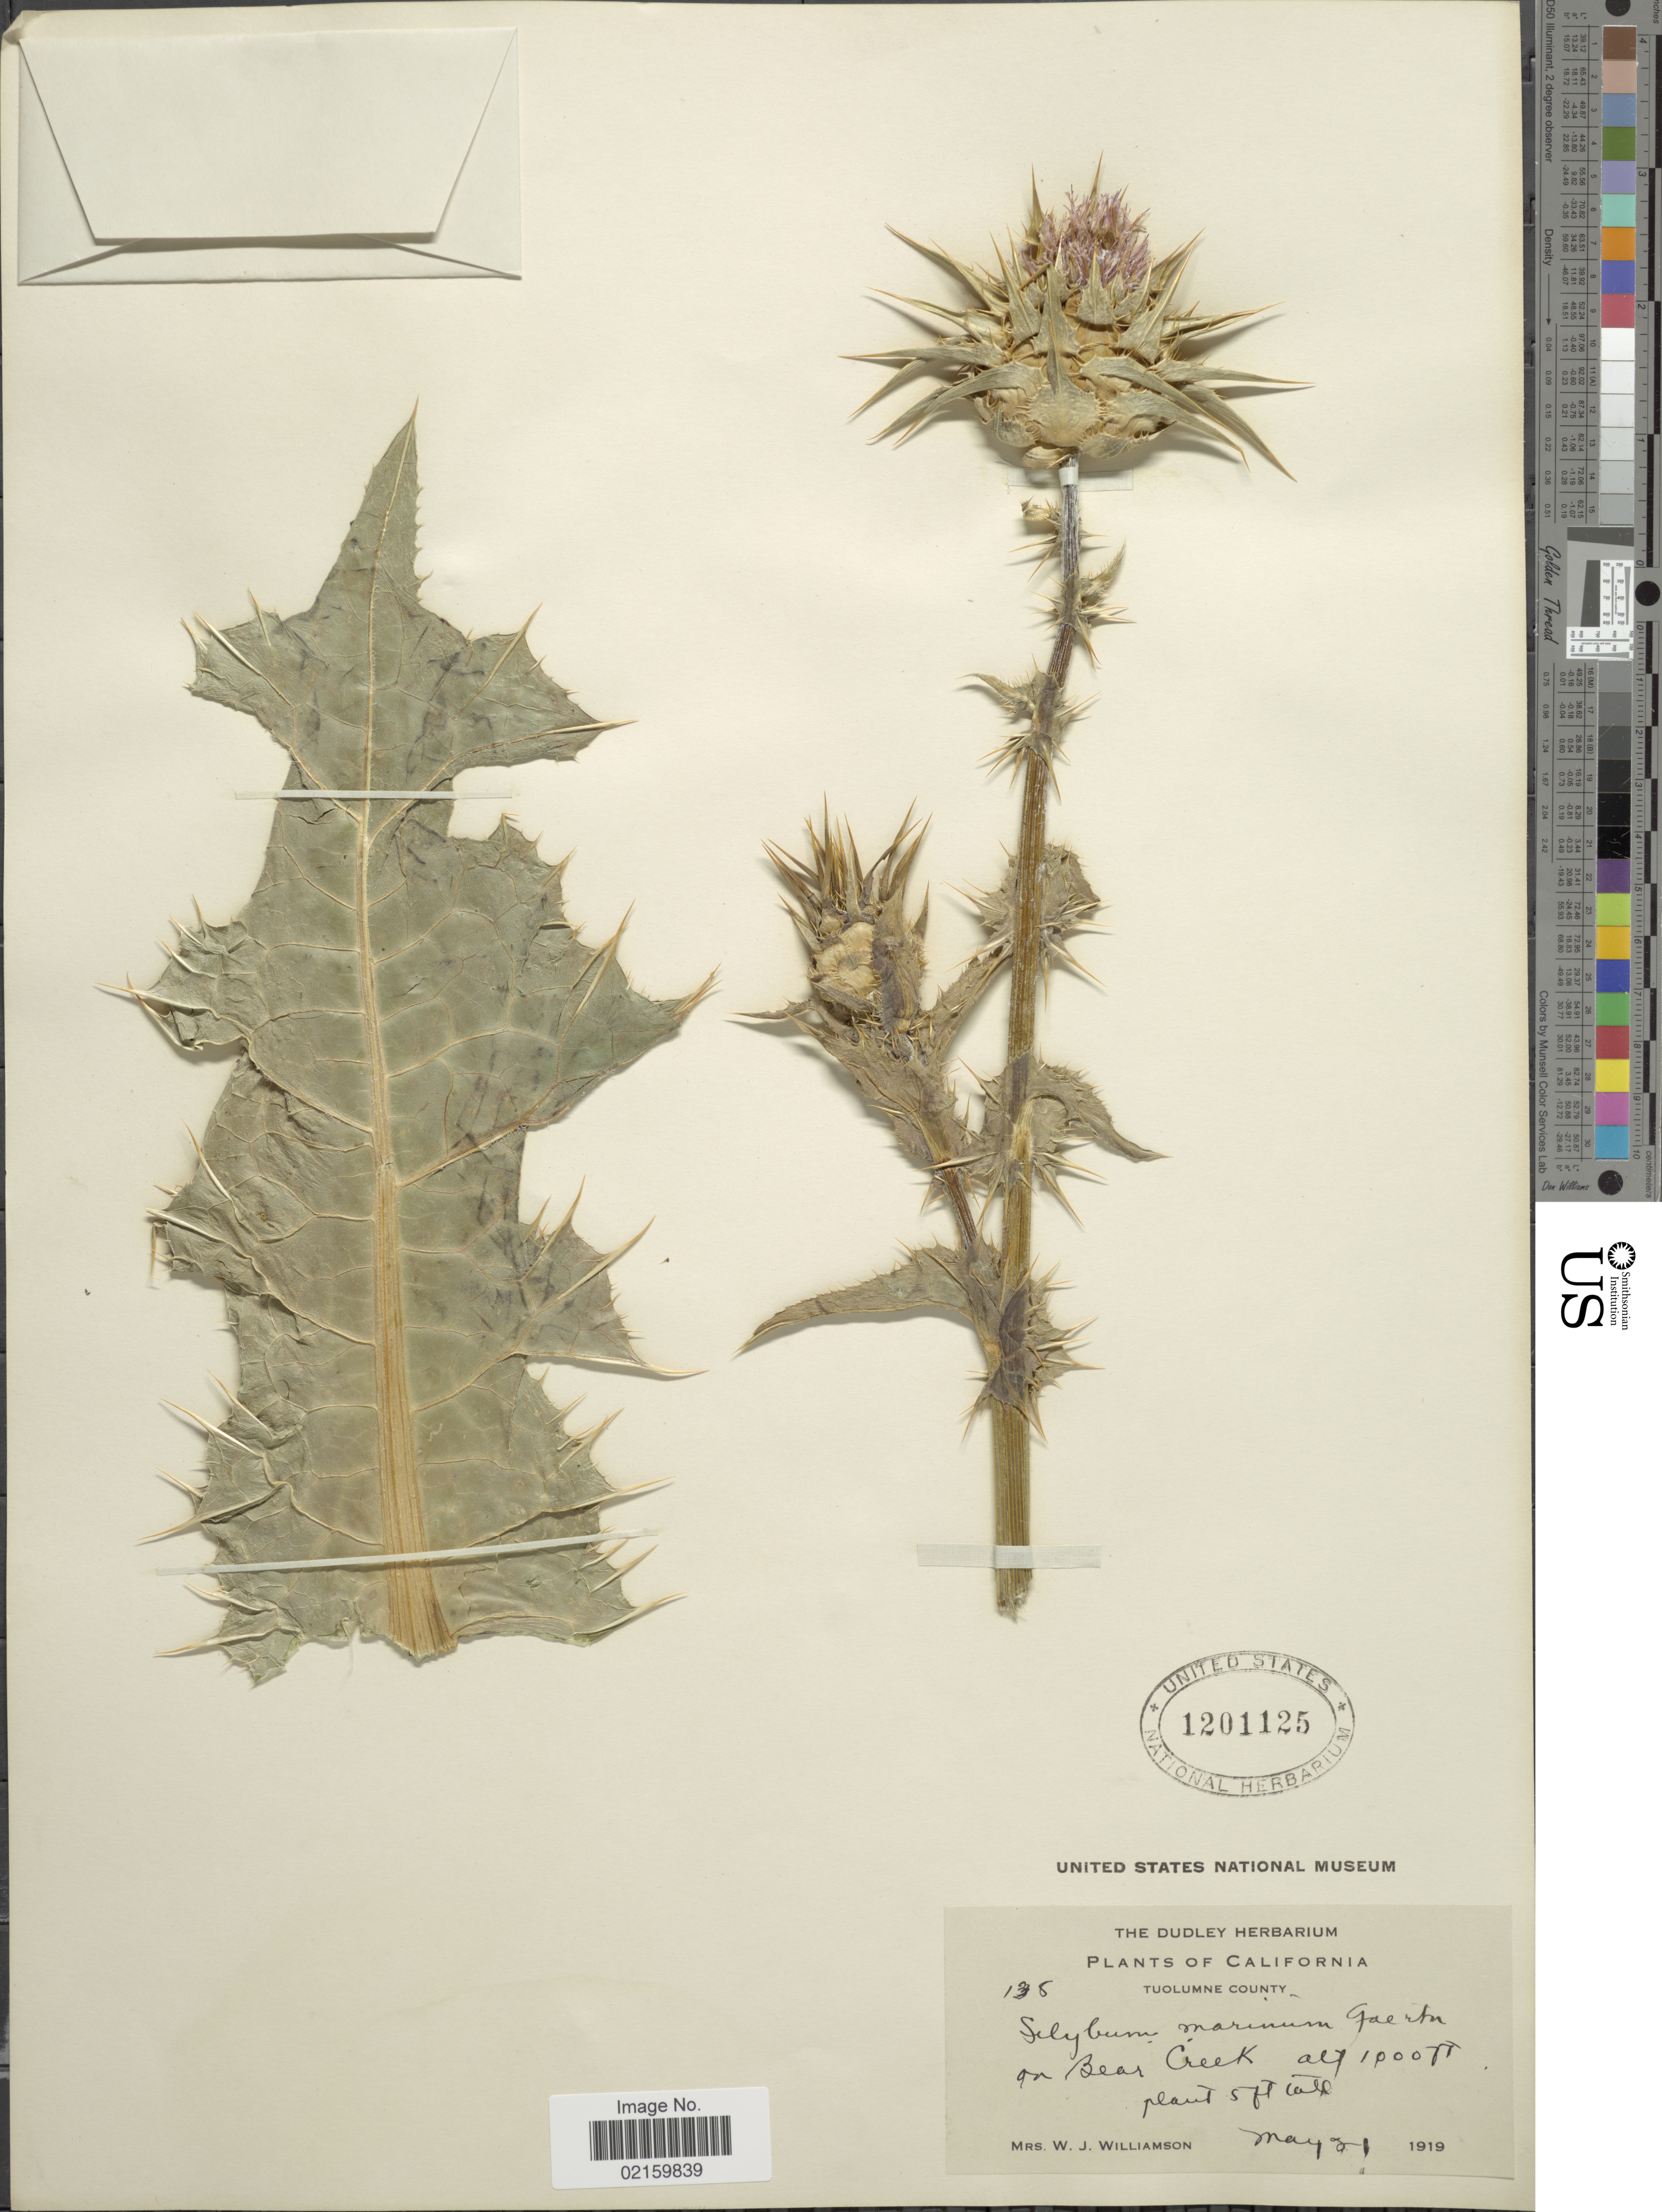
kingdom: Plantae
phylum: Tracheophyta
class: Magnoliopsida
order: Asterales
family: Asteraceae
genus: Silybum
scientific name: Silybum marianum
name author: (L.) Gaertn.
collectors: W. Williamson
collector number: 138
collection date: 1919-05-31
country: United States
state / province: California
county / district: Tuolumne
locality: California. Tuolomne County. on bear Creek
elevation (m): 305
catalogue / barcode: US 1201125